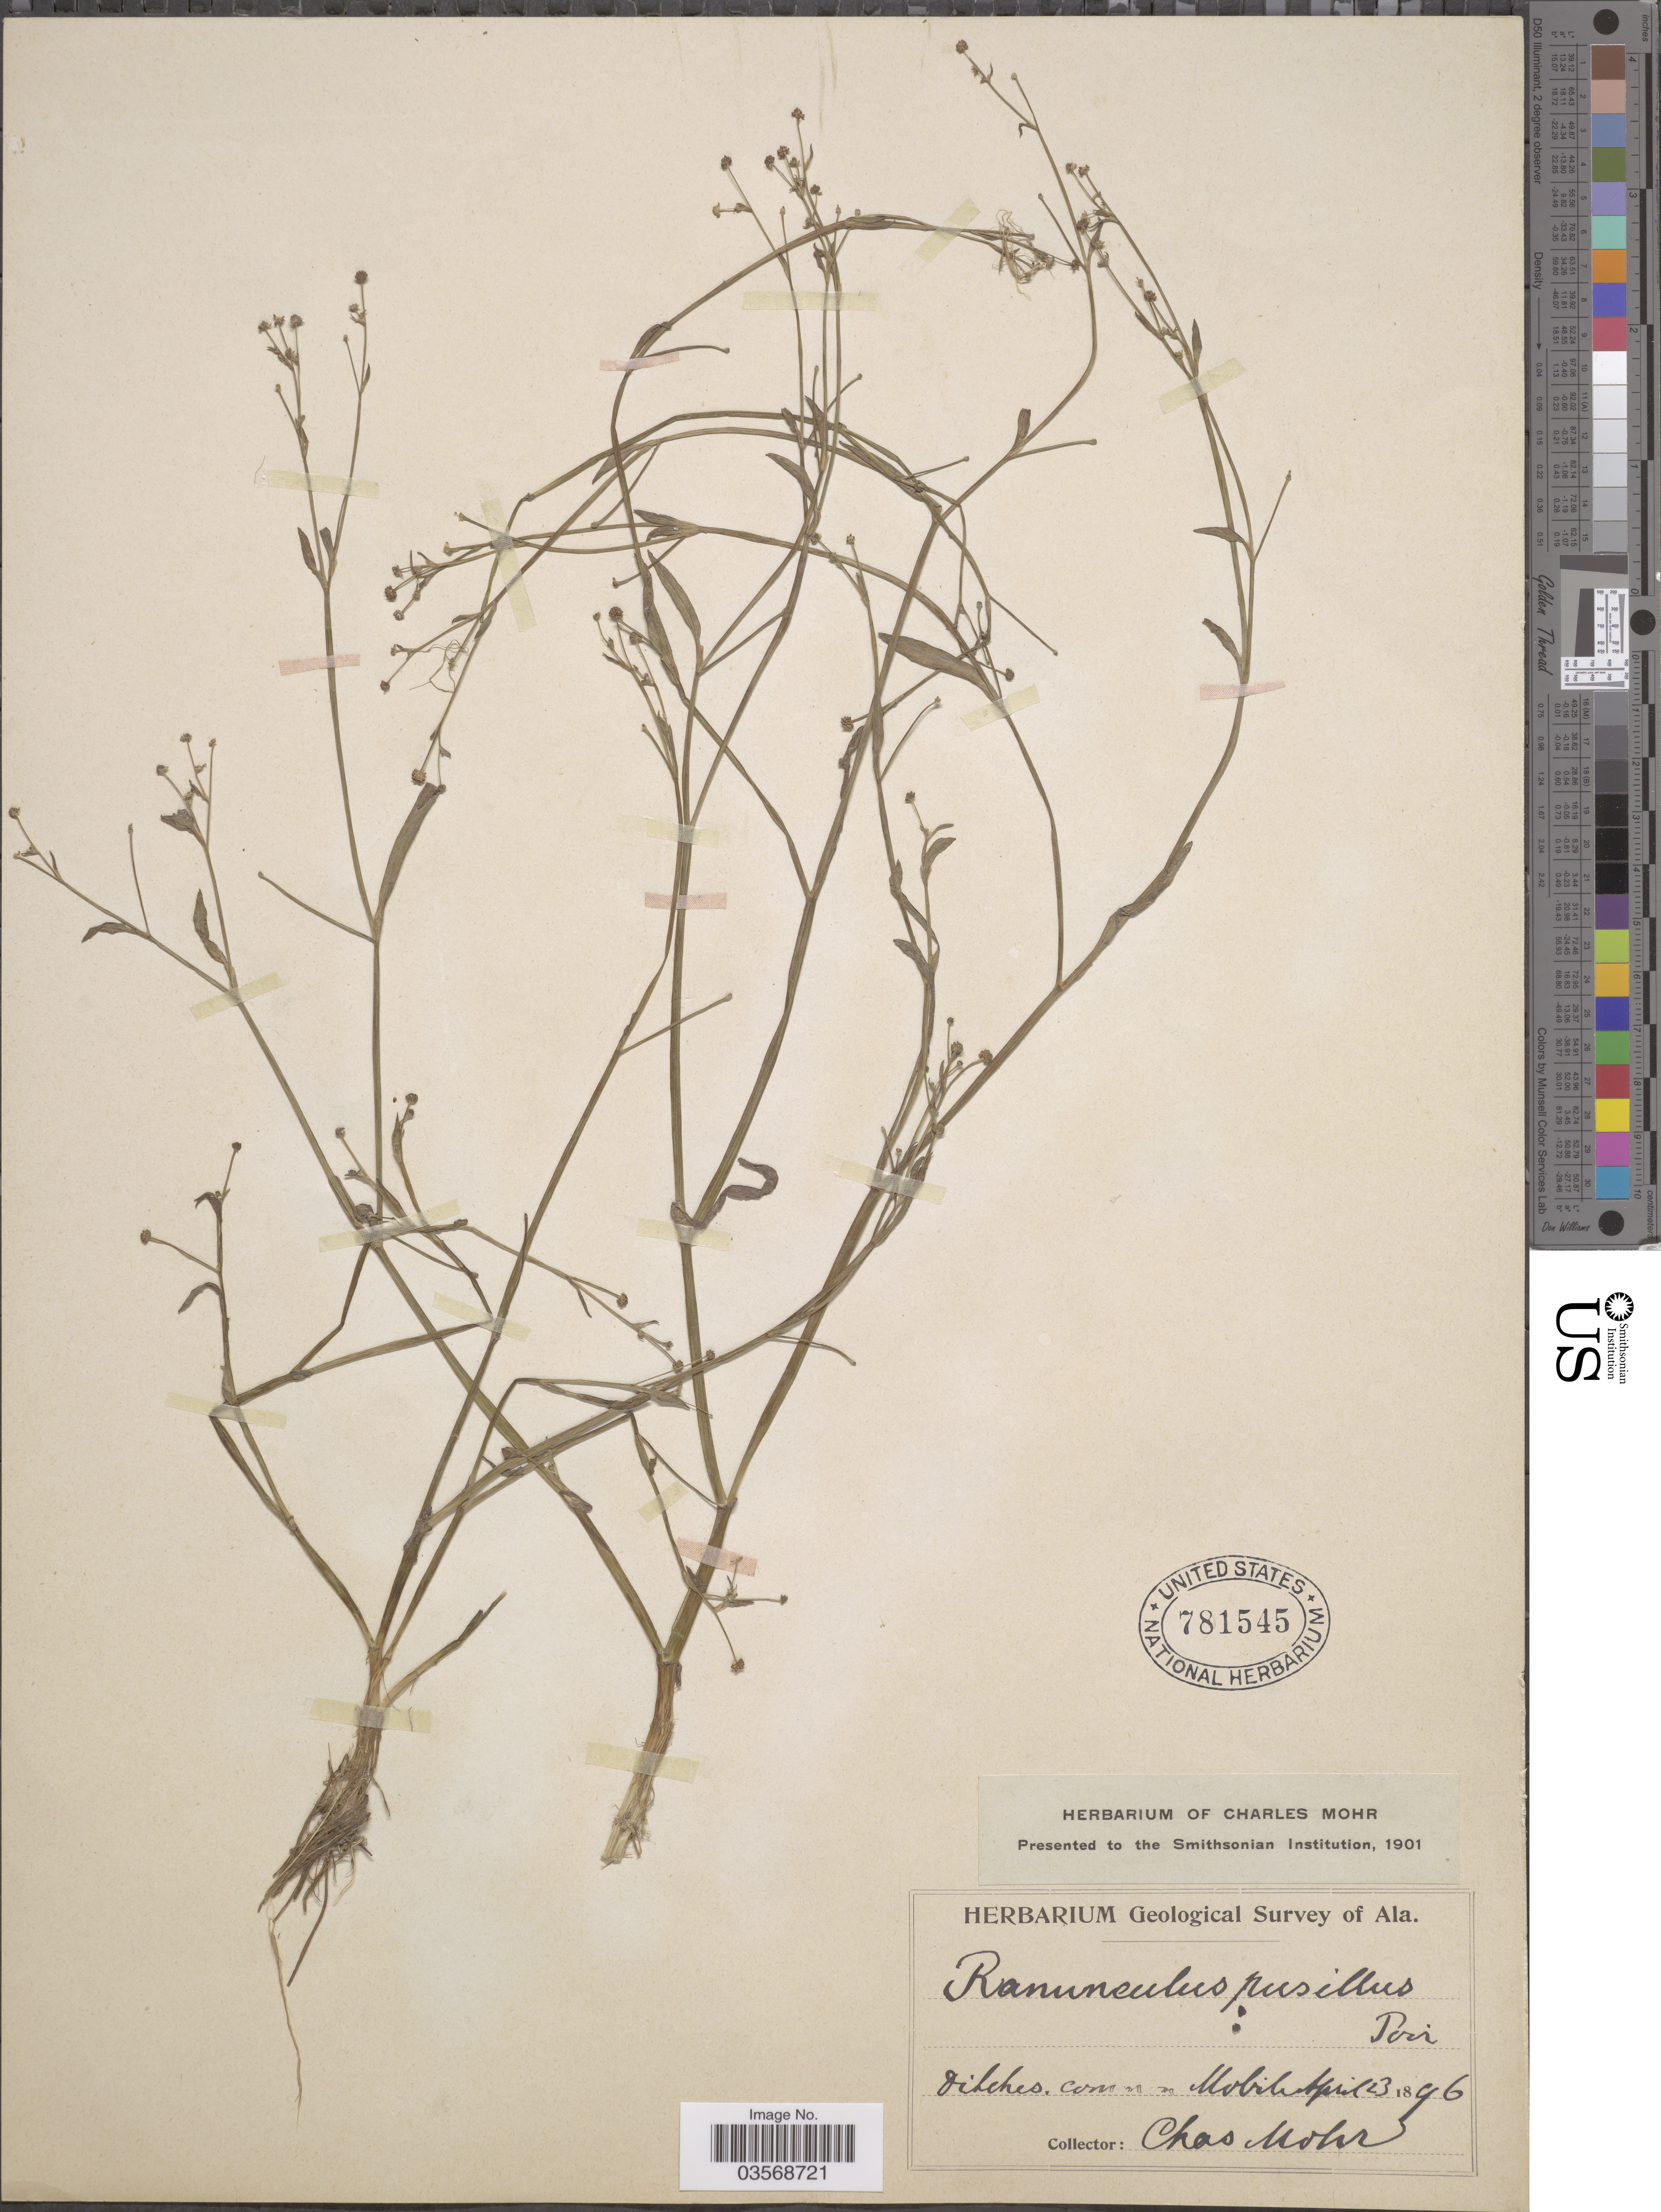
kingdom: Plantae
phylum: Tracheophyta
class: Magnoliopsida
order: Ranunculales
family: Ranunculaceae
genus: Ranunculus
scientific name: Ranunculus pusillus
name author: Poir.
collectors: Mohr, C. T. (herbarium)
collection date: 1896-04-23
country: United States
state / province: Alabama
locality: Mobile.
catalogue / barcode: US 781545